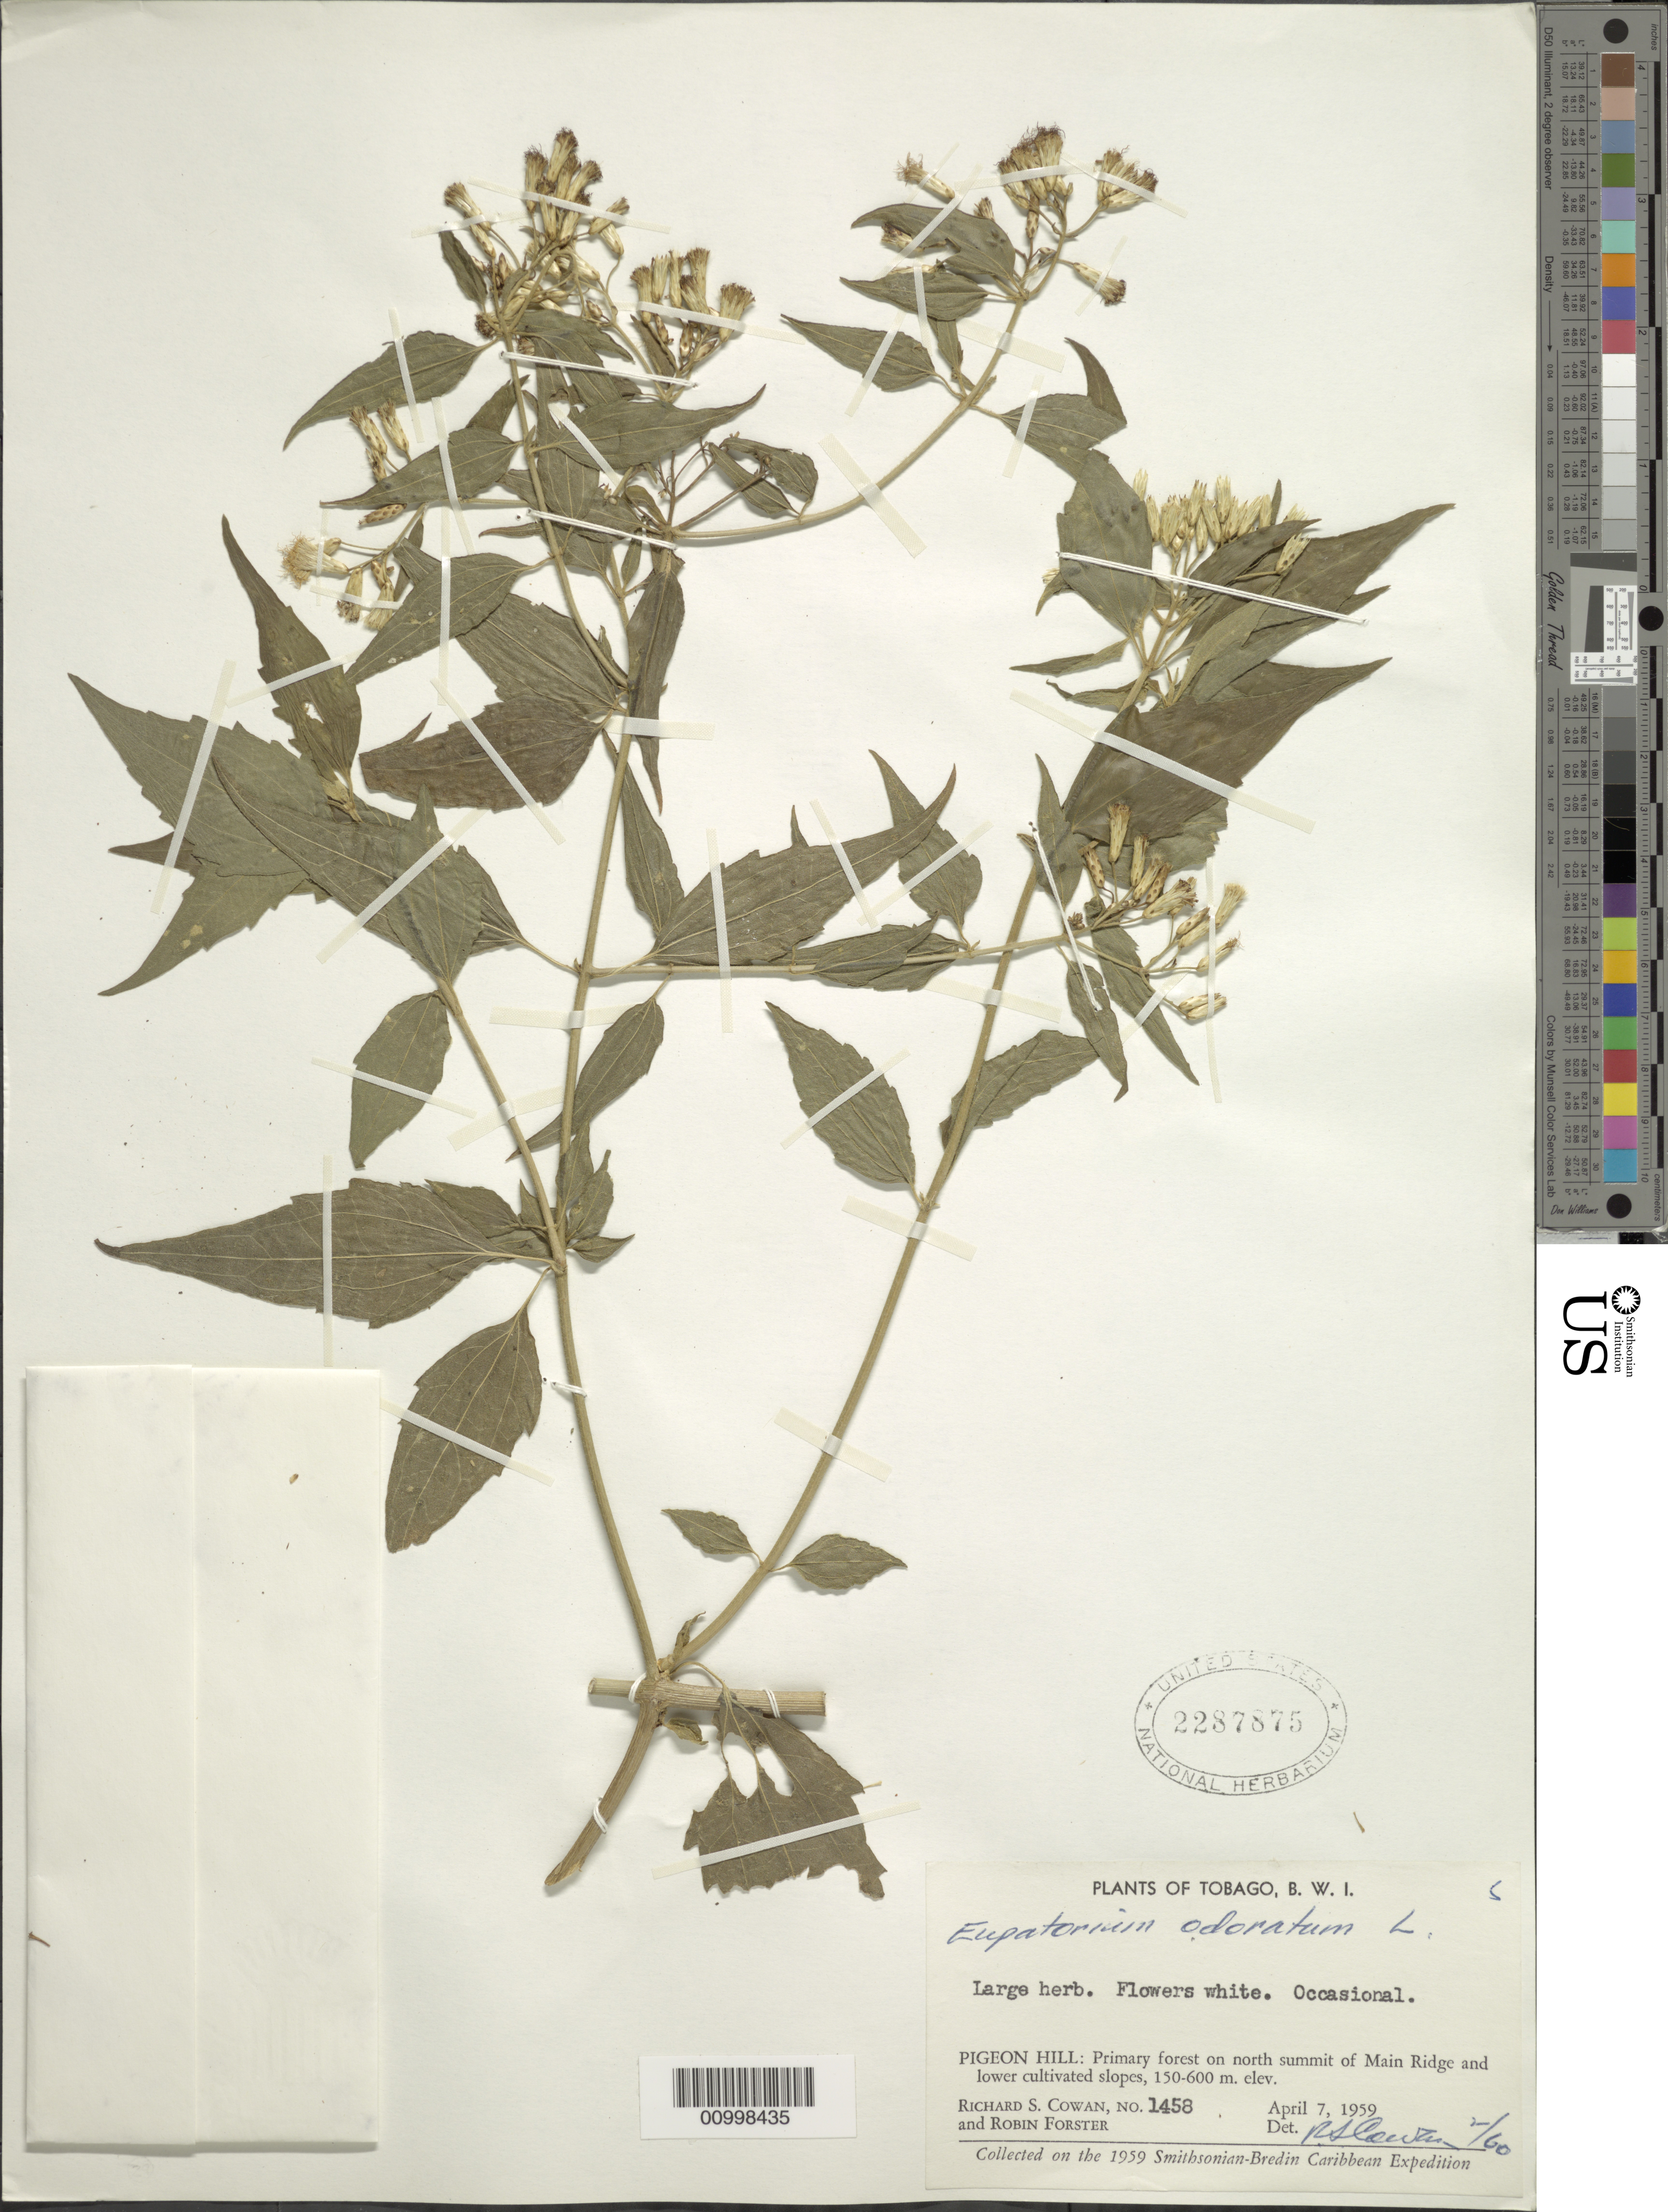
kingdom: Plantae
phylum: Tracheophyta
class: Magnoliopsida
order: Asterales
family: Asteraceae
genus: Chromolaena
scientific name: Chromolaena odorata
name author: (L.) R.M. King & H. Rob.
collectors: R. S. Cowan & R. Forster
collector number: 1458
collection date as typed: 07 Apr 1959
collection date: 1959-04-07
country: Trinidad and Tobago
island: Tobago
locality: Pigeon Hill: Primary forest on north summit of Main Ridge and lower cultivated slopes.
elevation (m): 150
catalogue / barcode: US 2287875